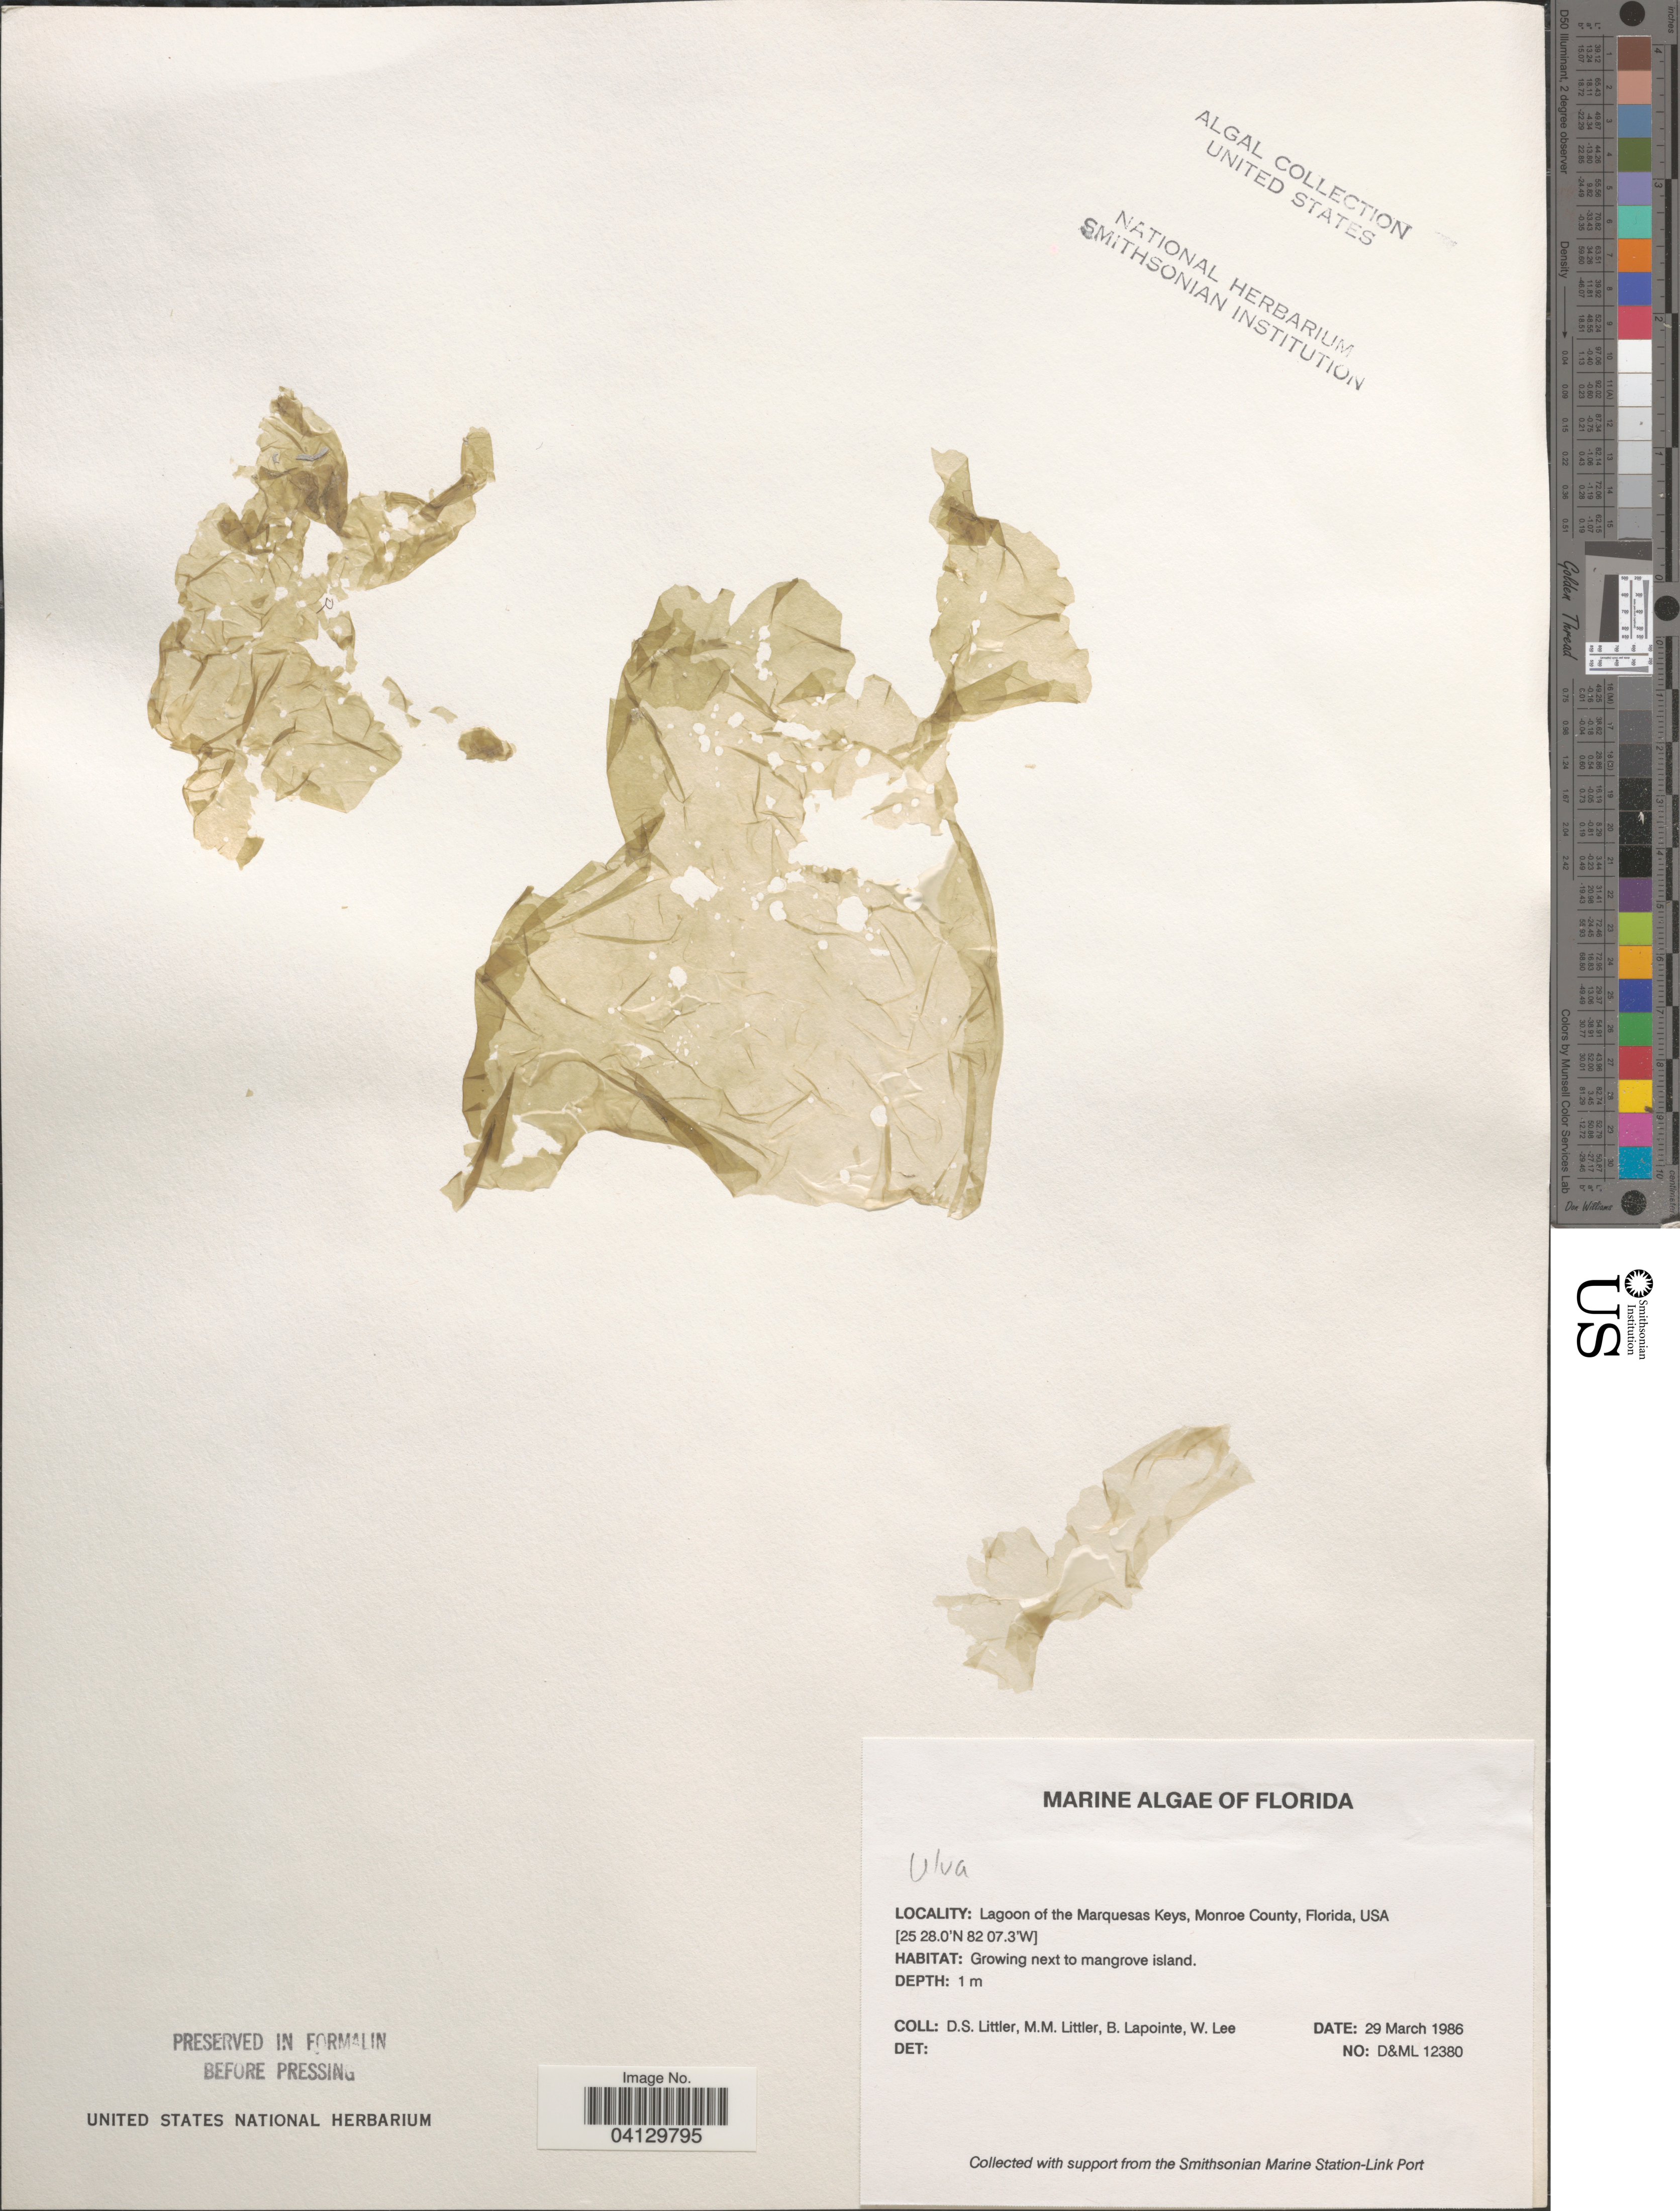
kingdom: Plantae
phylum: Chlorophyta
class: Ulvophyceae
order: Ulvales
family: Ulvaceae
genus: Ulva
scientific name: Ulva sp.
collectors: D. S. Littler, B. Lapointe & W. Lee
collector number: D&ML12380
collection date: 1986-03-29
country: United States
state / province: Florida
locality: Lagoon of the Marquesas Keys, Monroe County.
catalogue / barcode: US 329041